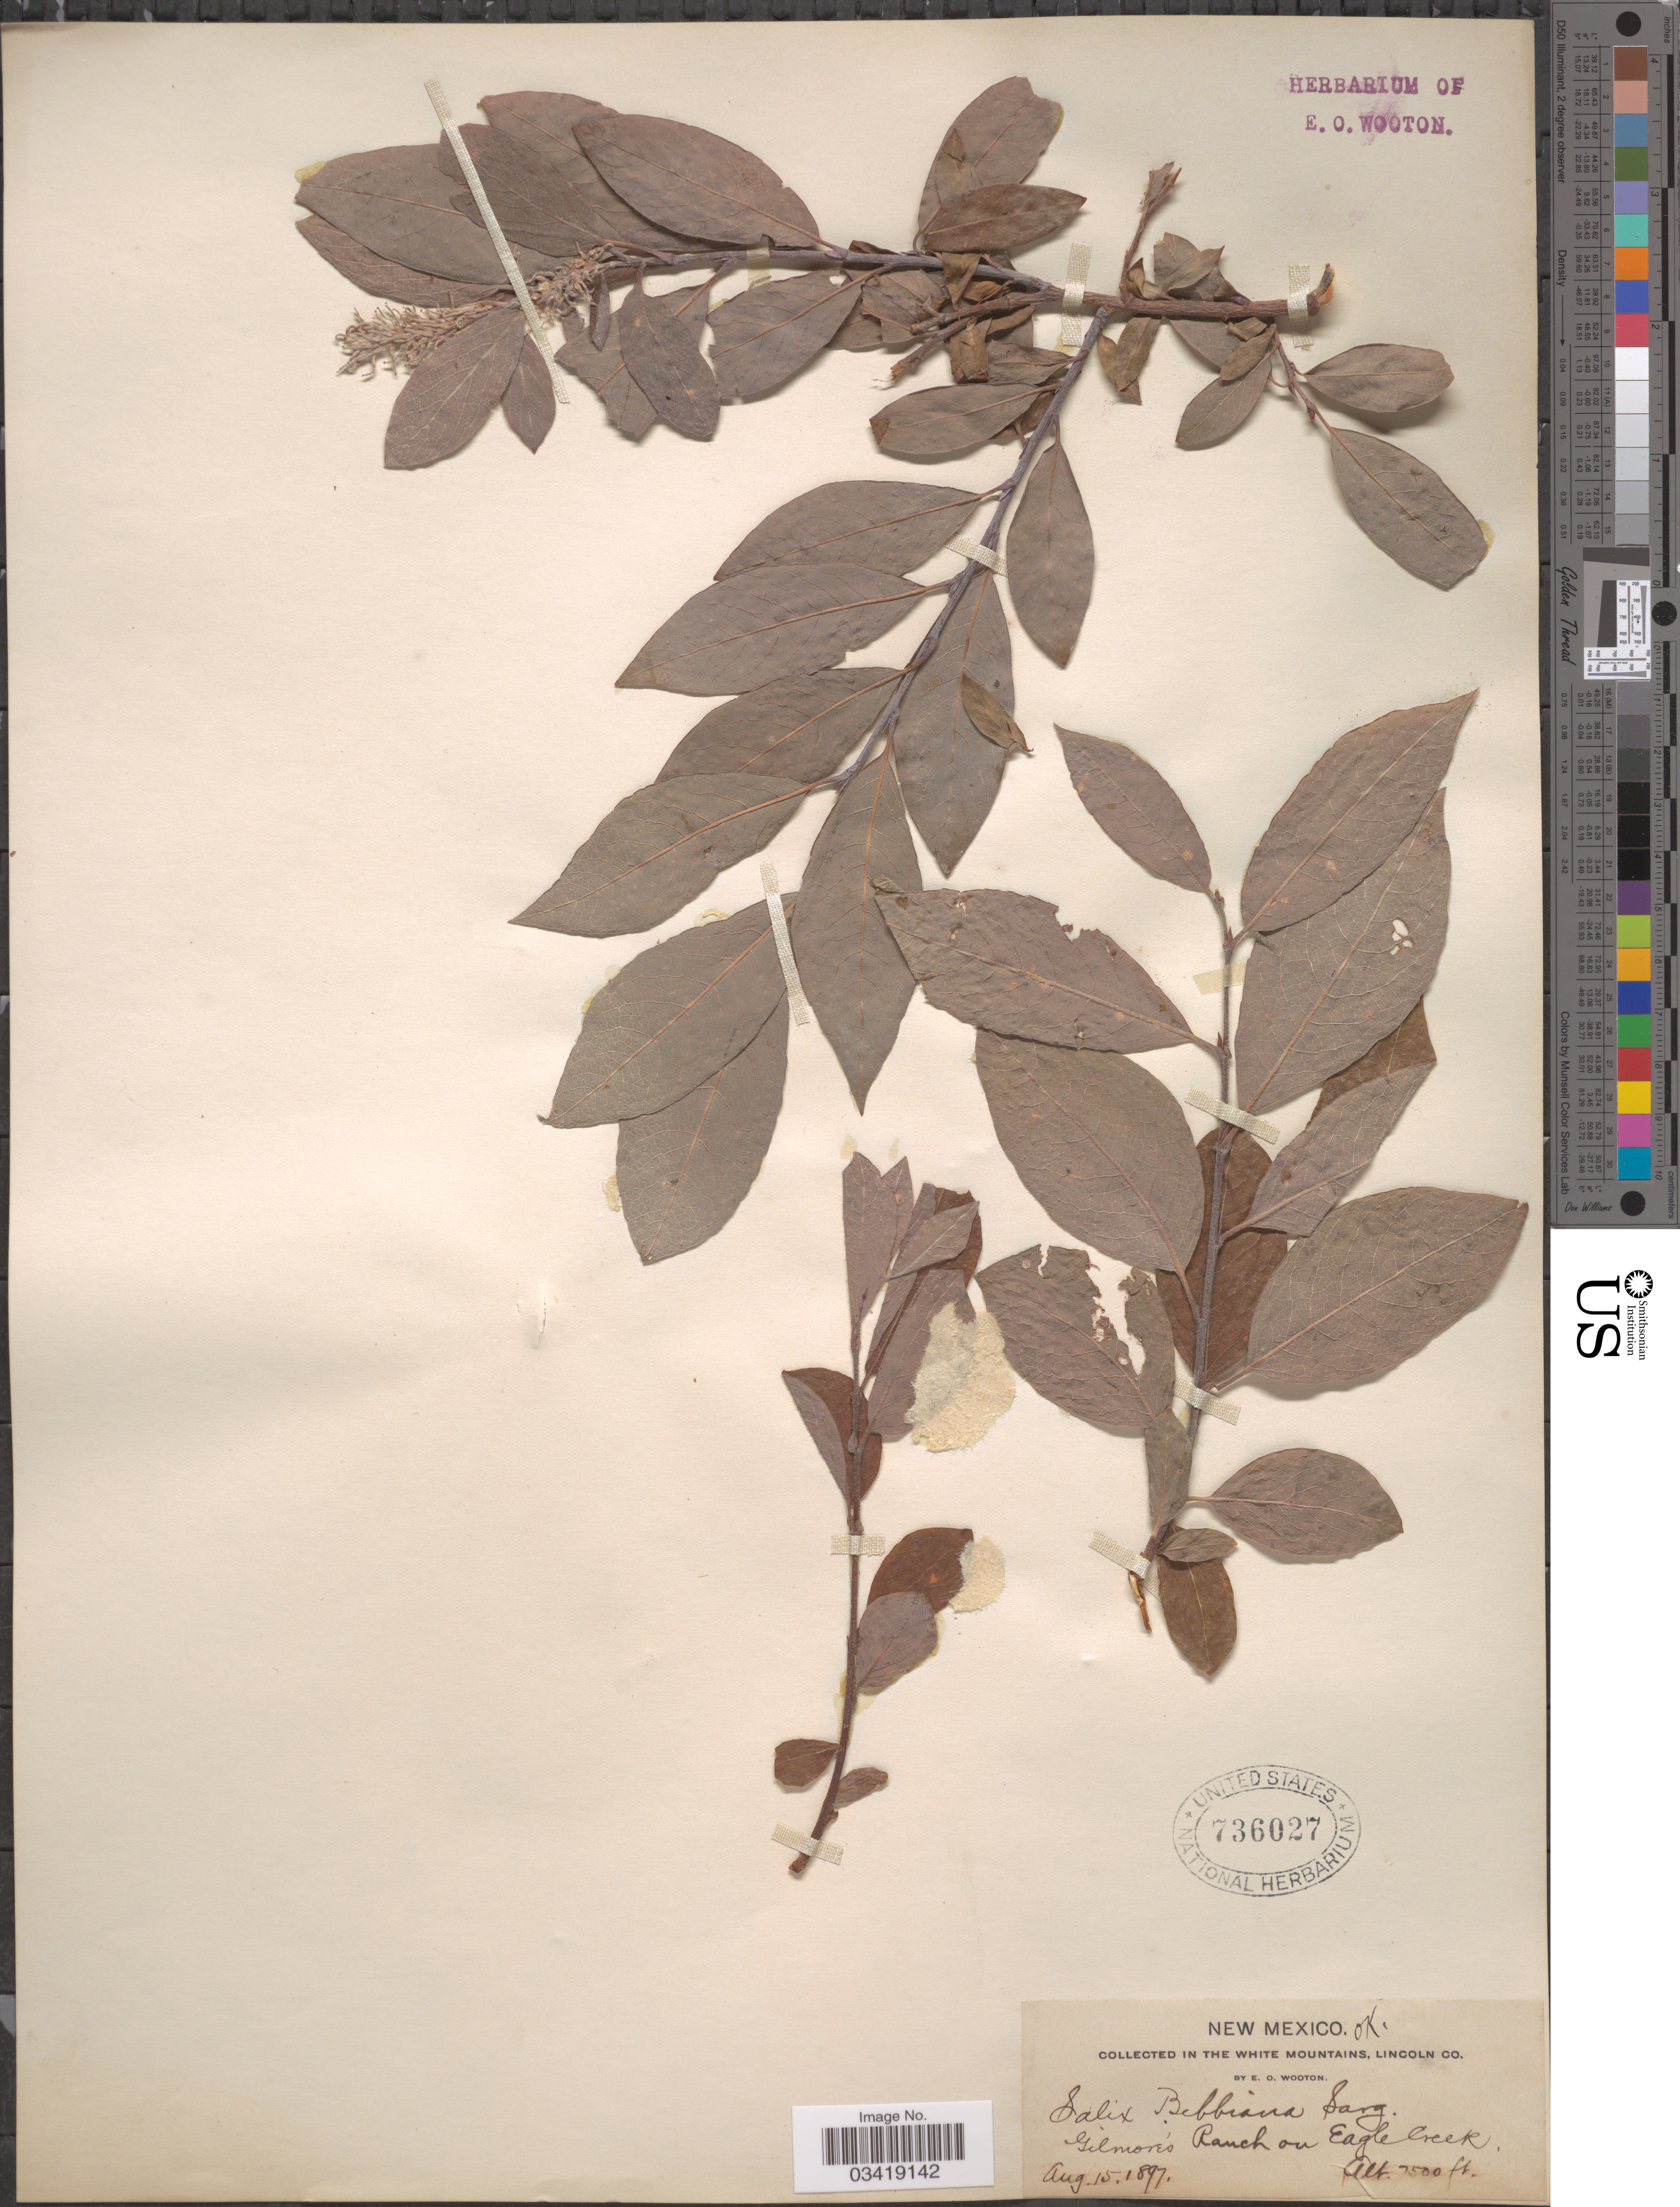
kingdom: Plantae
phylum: Tracheophyta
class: Magnoliopsida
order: Malpighiales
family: Salicaceae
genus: Salix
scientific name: Salix bebbiana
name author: Sarg.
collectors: E. O. Wooton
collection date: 1897-08-15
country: United States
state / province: New Mexico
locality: In The White Mountains, Lincoln Co. Gilmore's Ranch on Eagle Creek.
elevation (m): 2286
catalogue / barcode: US 736027